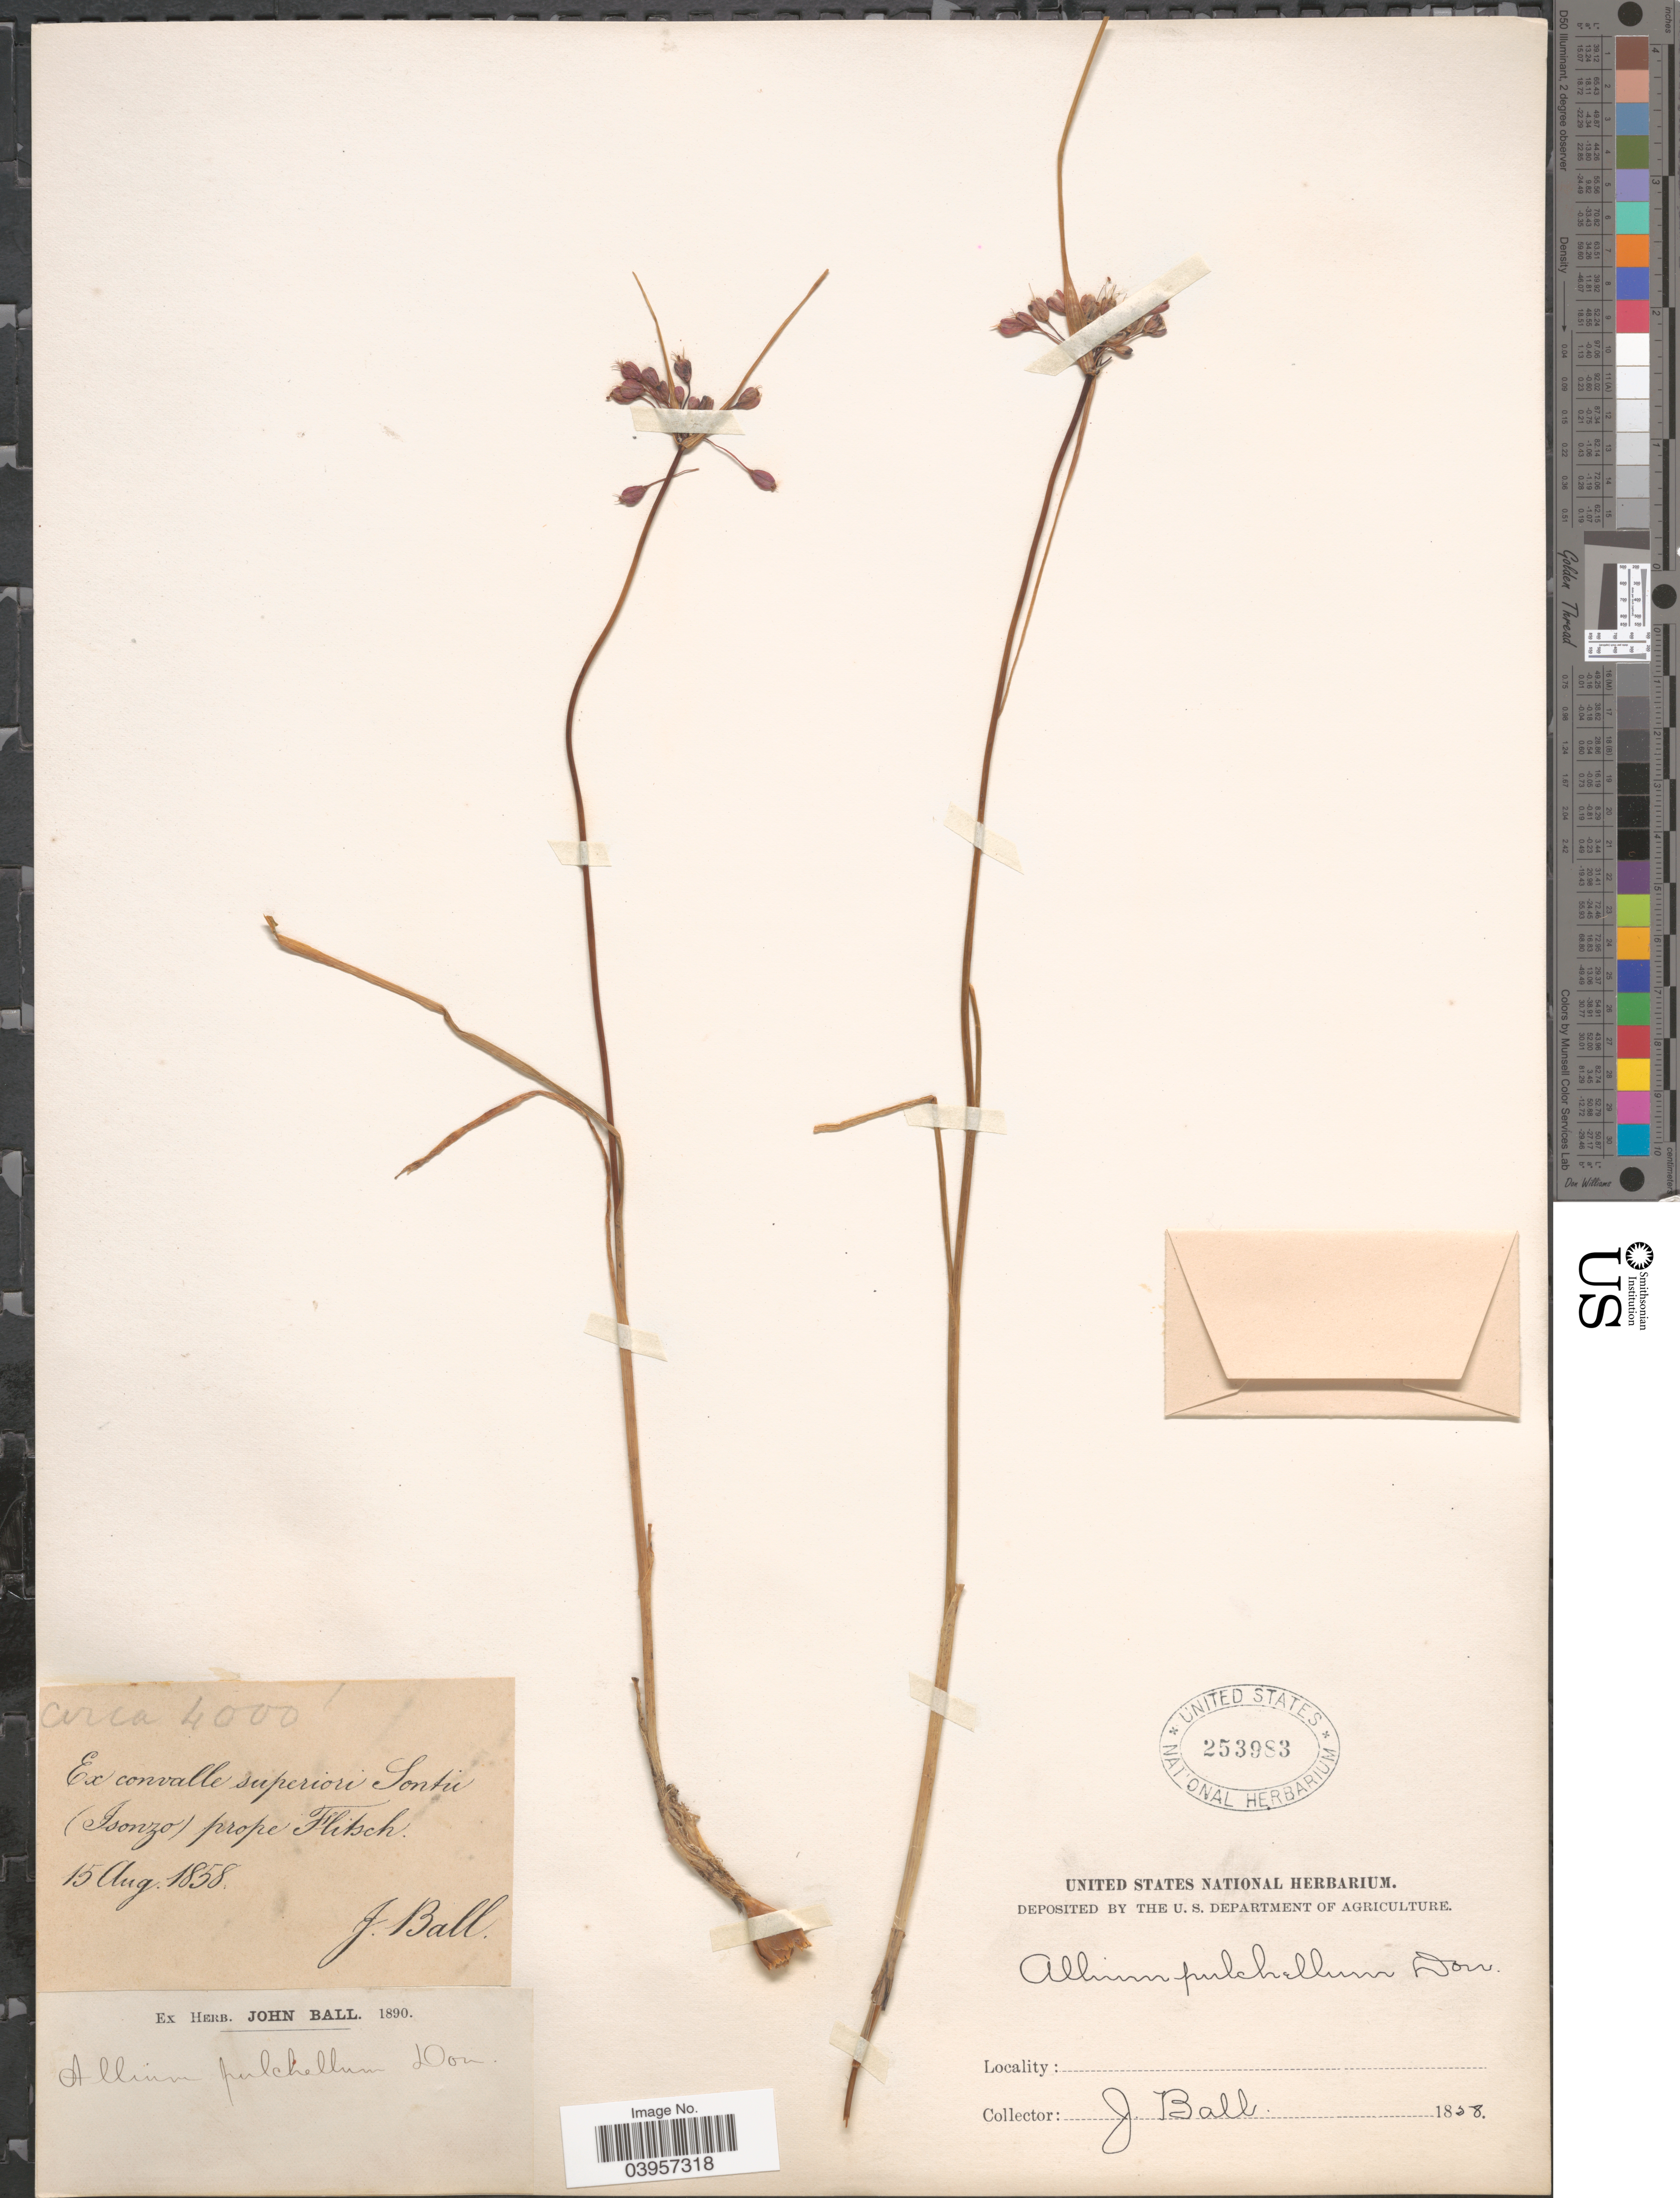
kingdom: Plantae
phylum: Tracheophyta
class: Liliopsida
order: Asparagales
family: Amaryllidaceae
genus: Allium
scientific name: Allium pulchellum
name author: G. Don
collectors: J. Ball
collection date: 1858-08-15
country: Italy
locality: Ex convalle superiori Sontu (Isonzo) prope Flitsch.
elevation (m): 1219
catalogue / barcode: US 253983